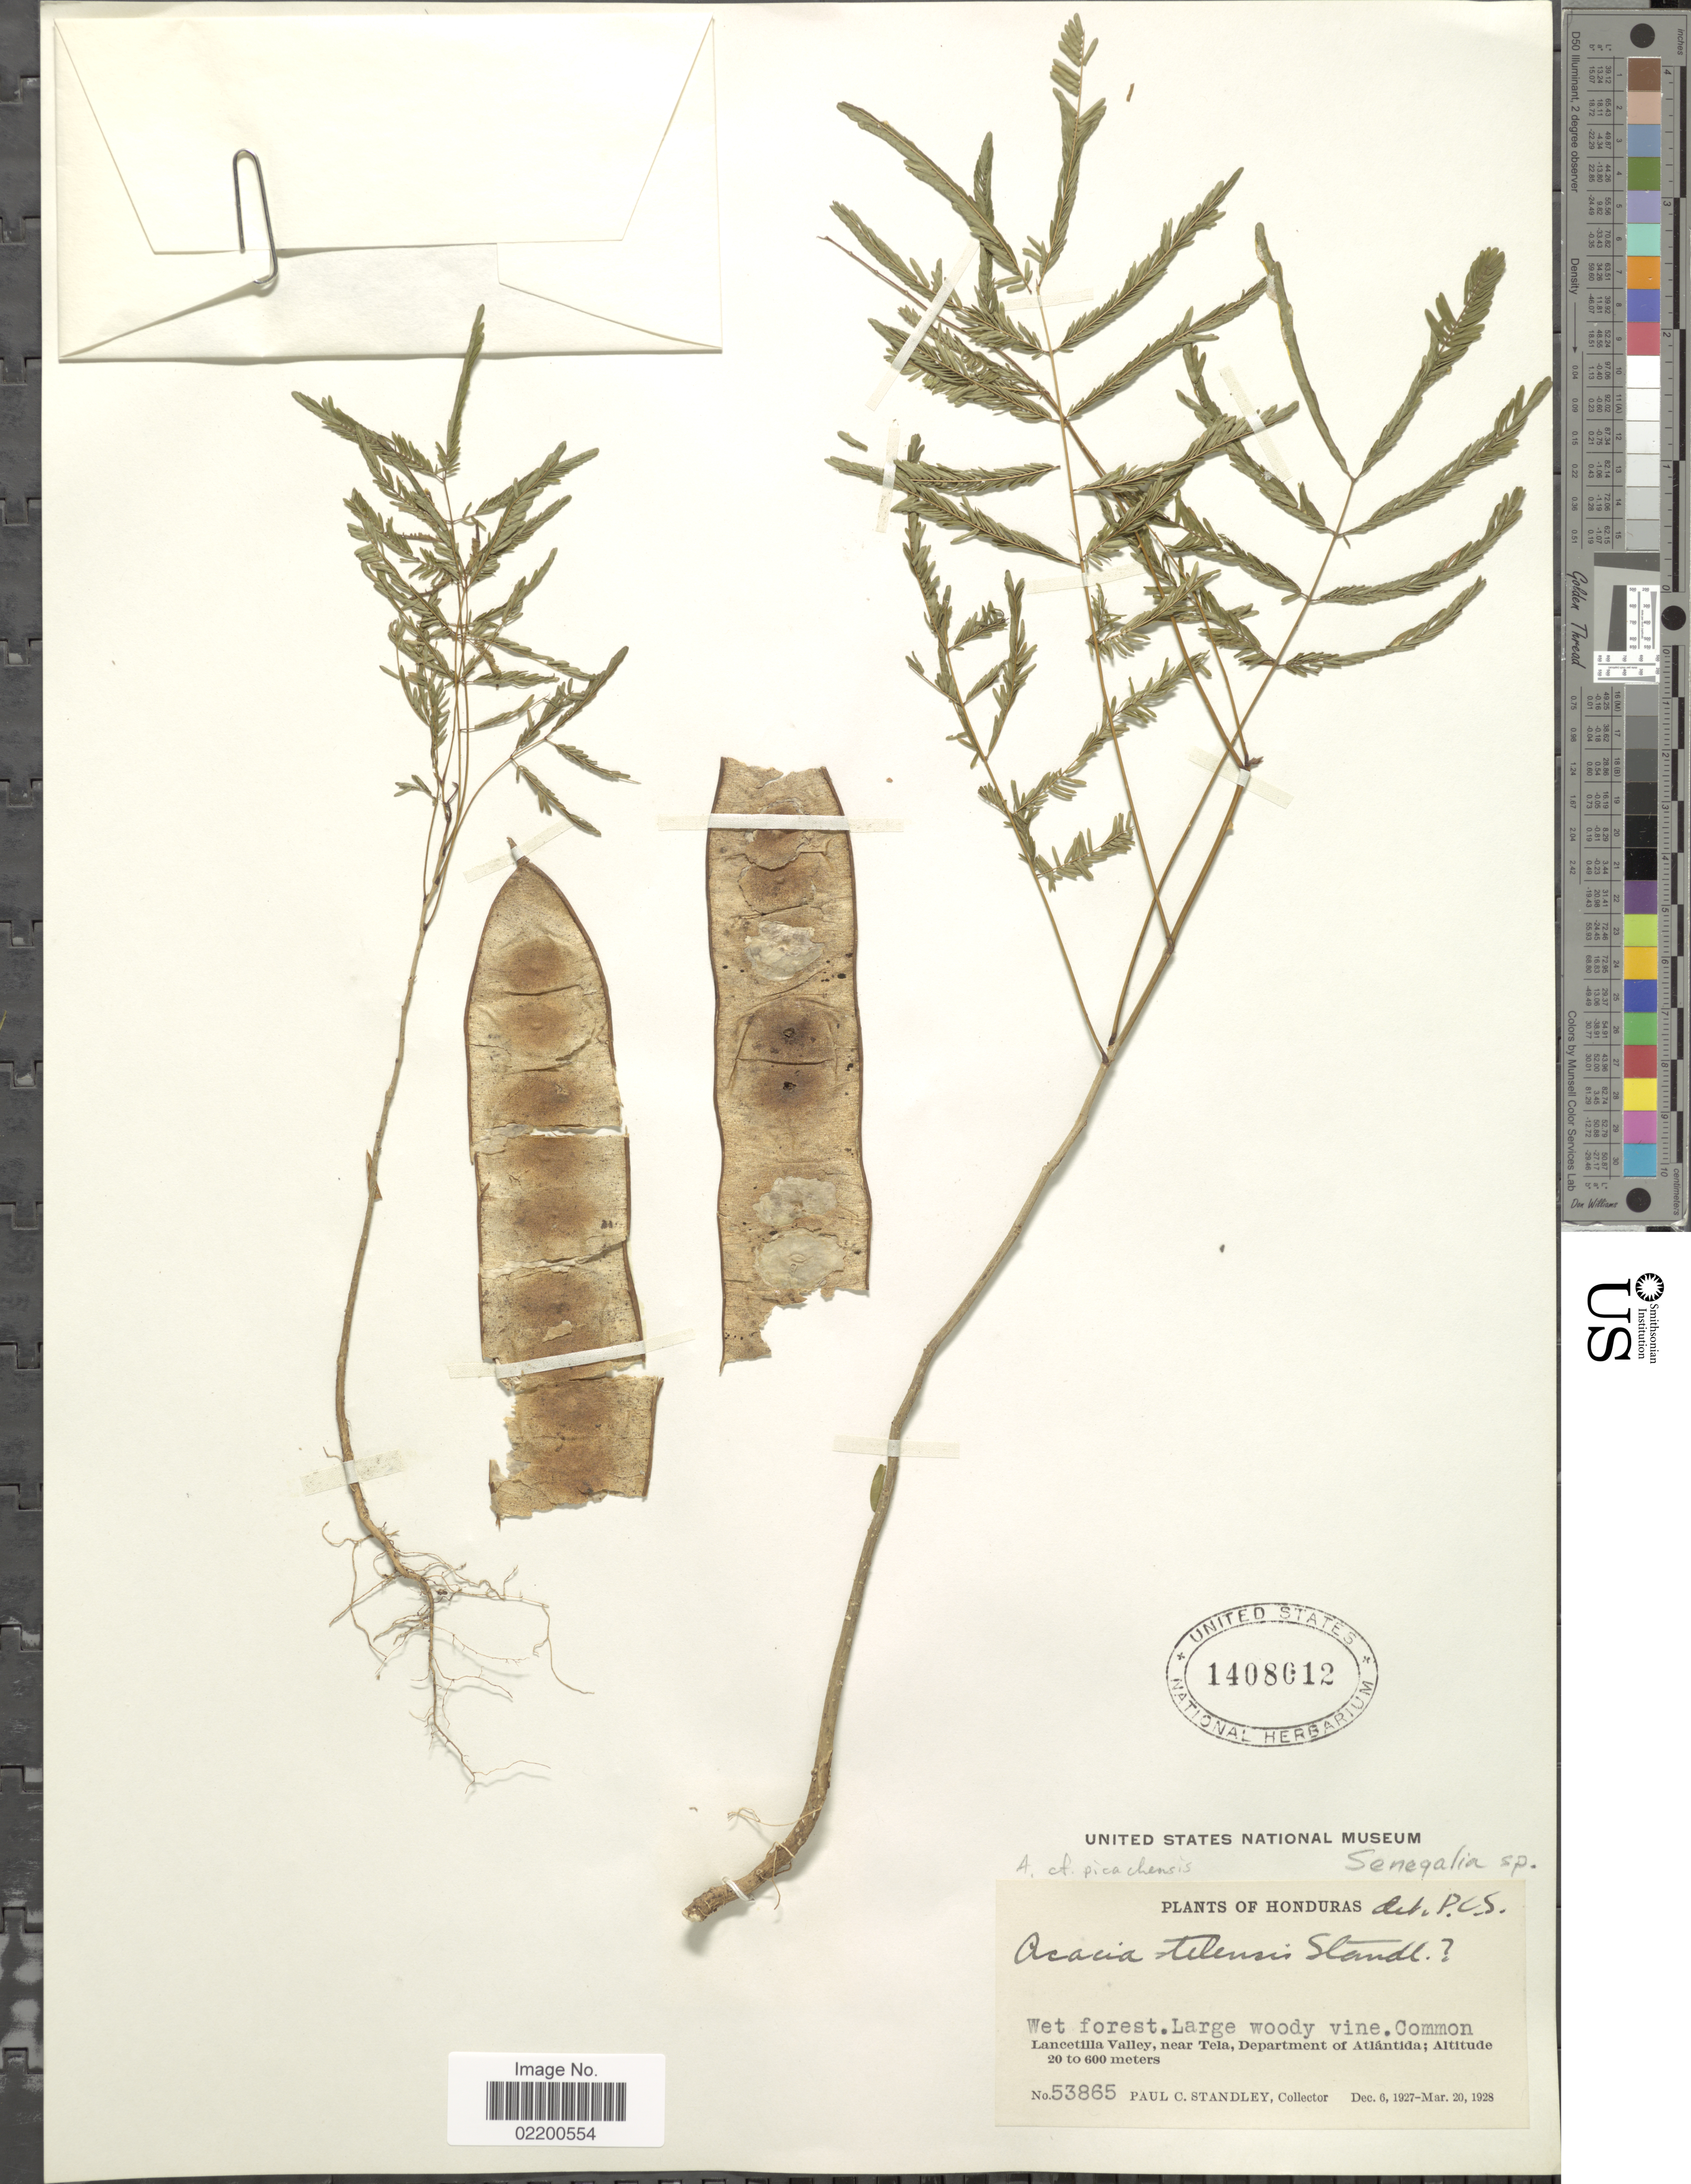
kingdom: Plantae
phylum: Tracheophyta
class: Magnoliopsida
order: Fabales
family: Fabaceae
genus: Senegalia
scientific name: Senegalia sp.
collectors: P. C. Standley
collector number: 53865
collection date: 1927-12-06/1928-03-20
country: Honduras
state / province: Atlántida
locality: Lancetilla Valley, near Tela, Department of Atlantida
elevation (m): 20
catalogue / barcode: US 1408012